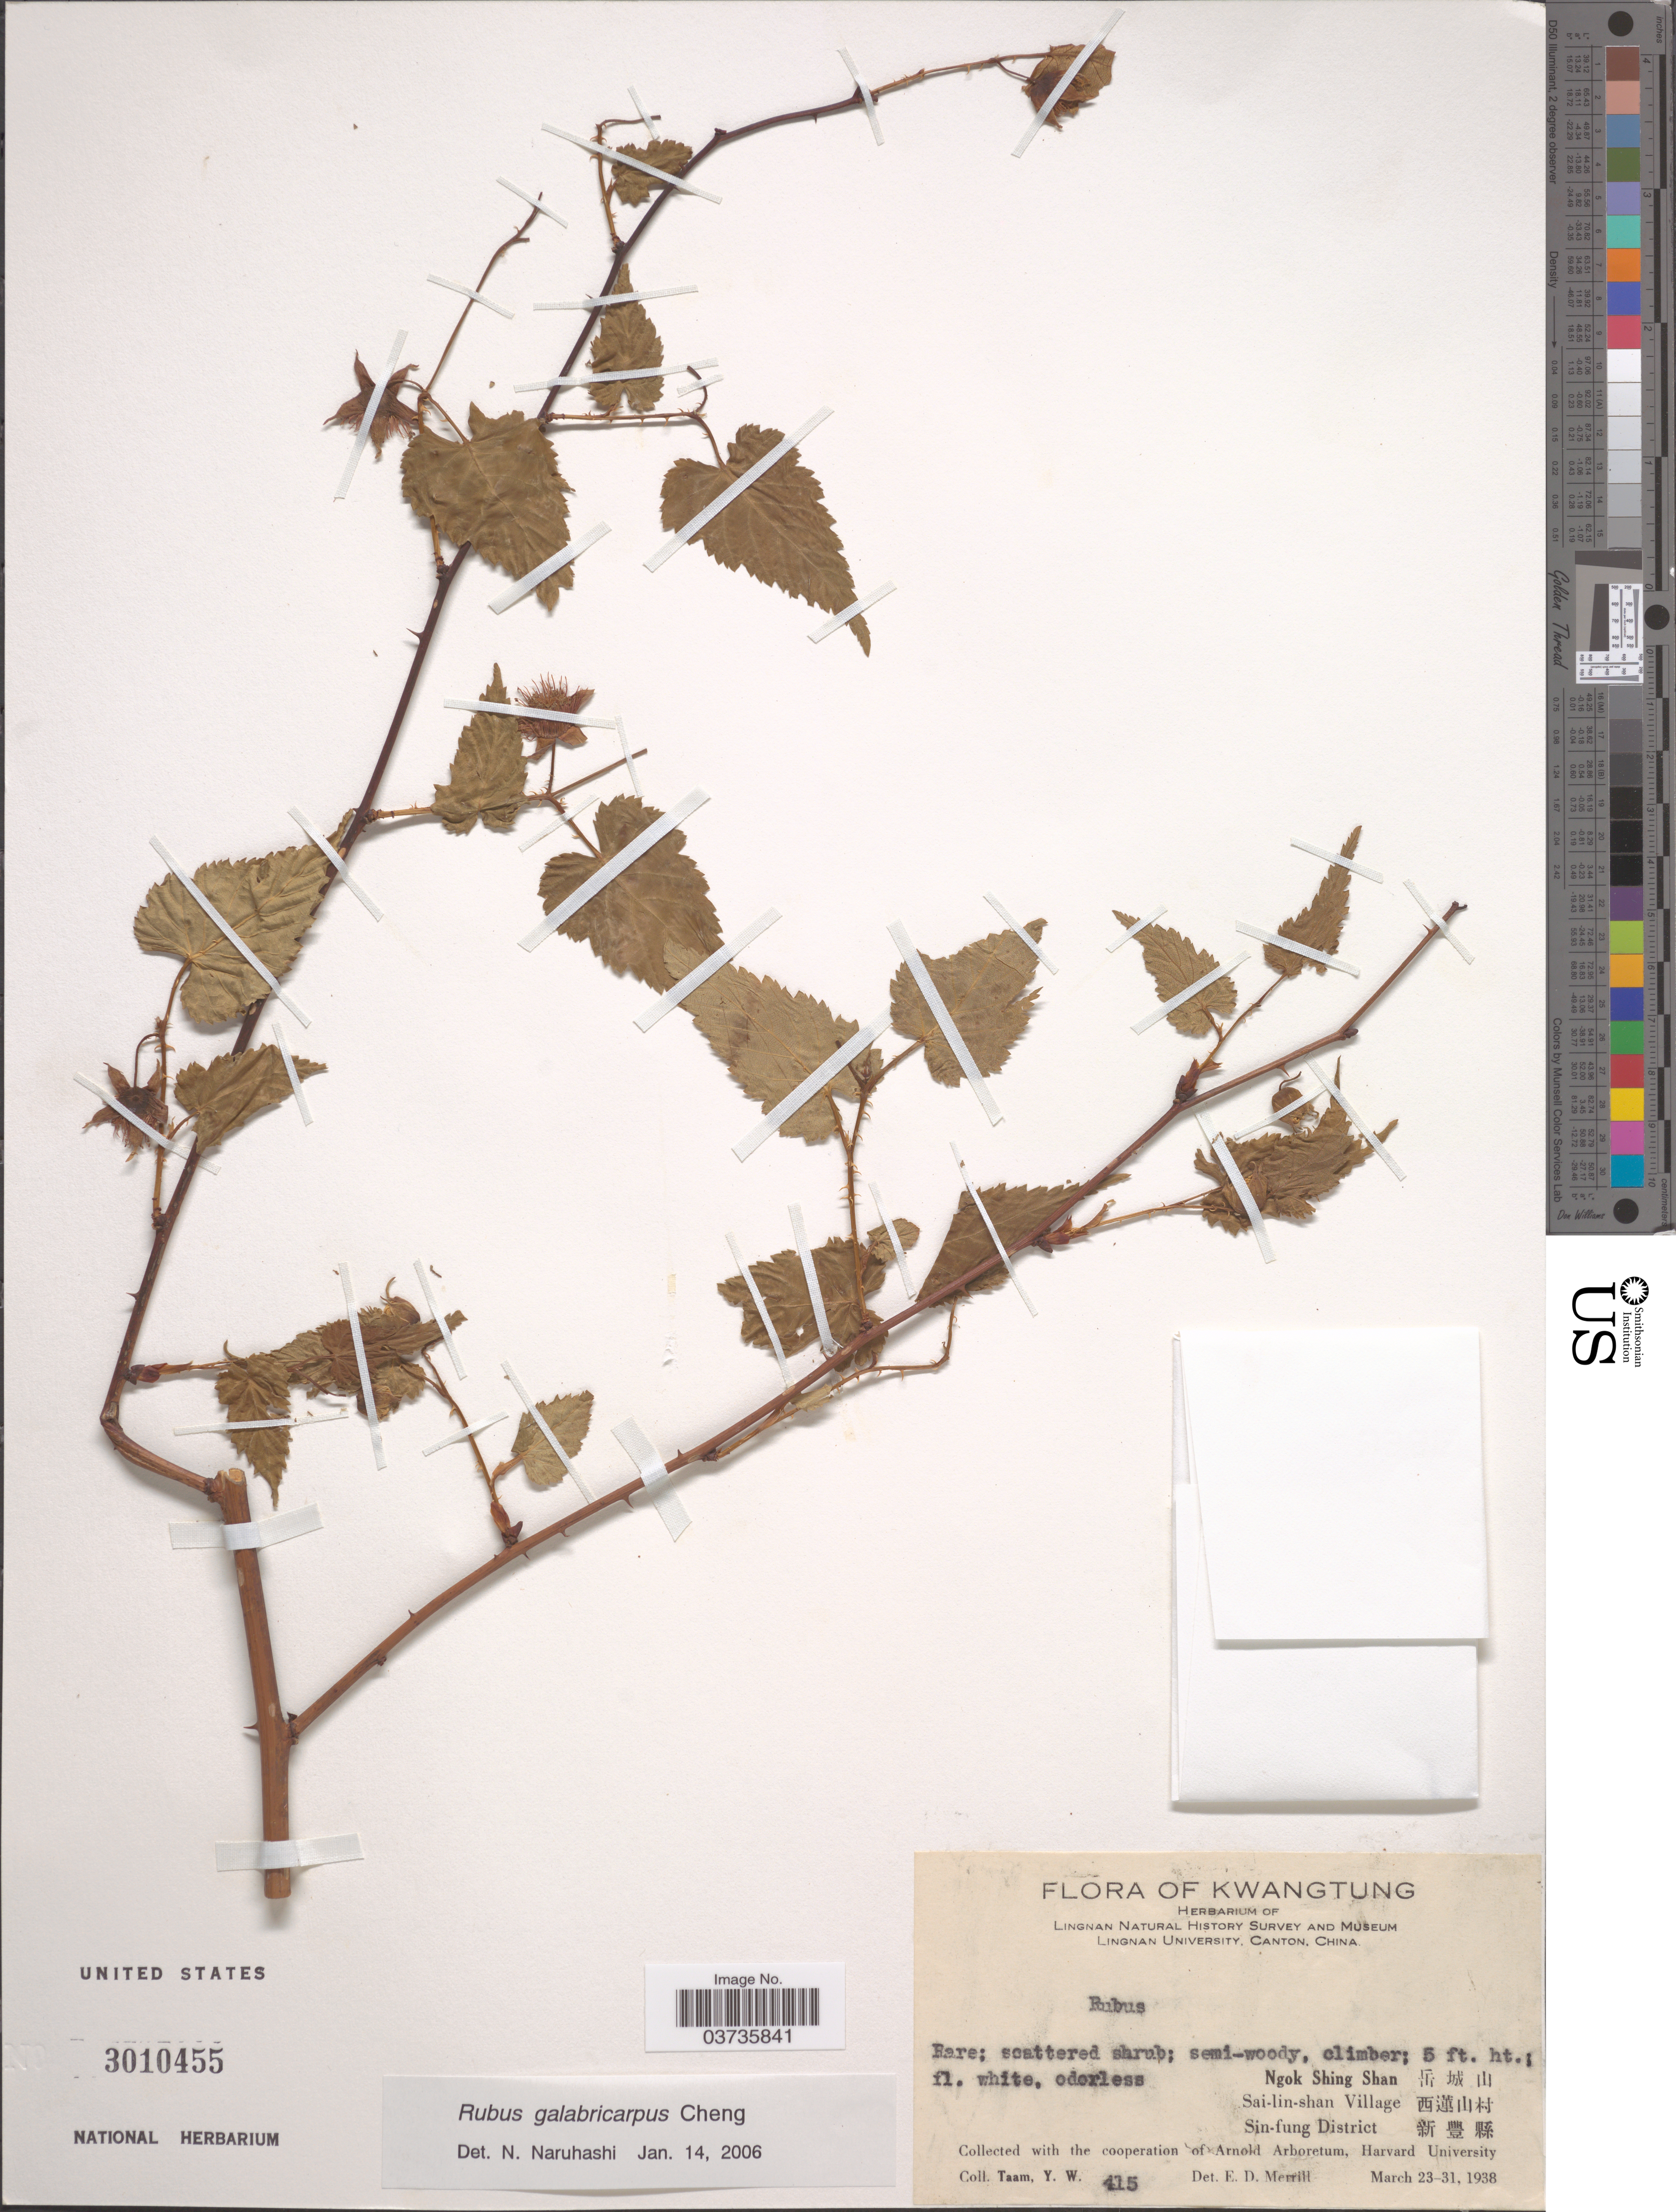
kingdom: Plantae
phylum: Tracheophyta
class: Magnoliopsida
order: Rosales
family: Rosaceae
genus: Rubus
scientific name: Rubus galabriacarpus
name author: Cheng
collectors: Y. W. Taam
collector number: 415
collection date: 1938-03-23/1938-03-31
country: China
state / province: Guangdong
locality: Kwangtung. Ngok Shing Shan X. Sai-lin-shan Village X. Sin-fung District X.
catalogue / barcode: US 3010455